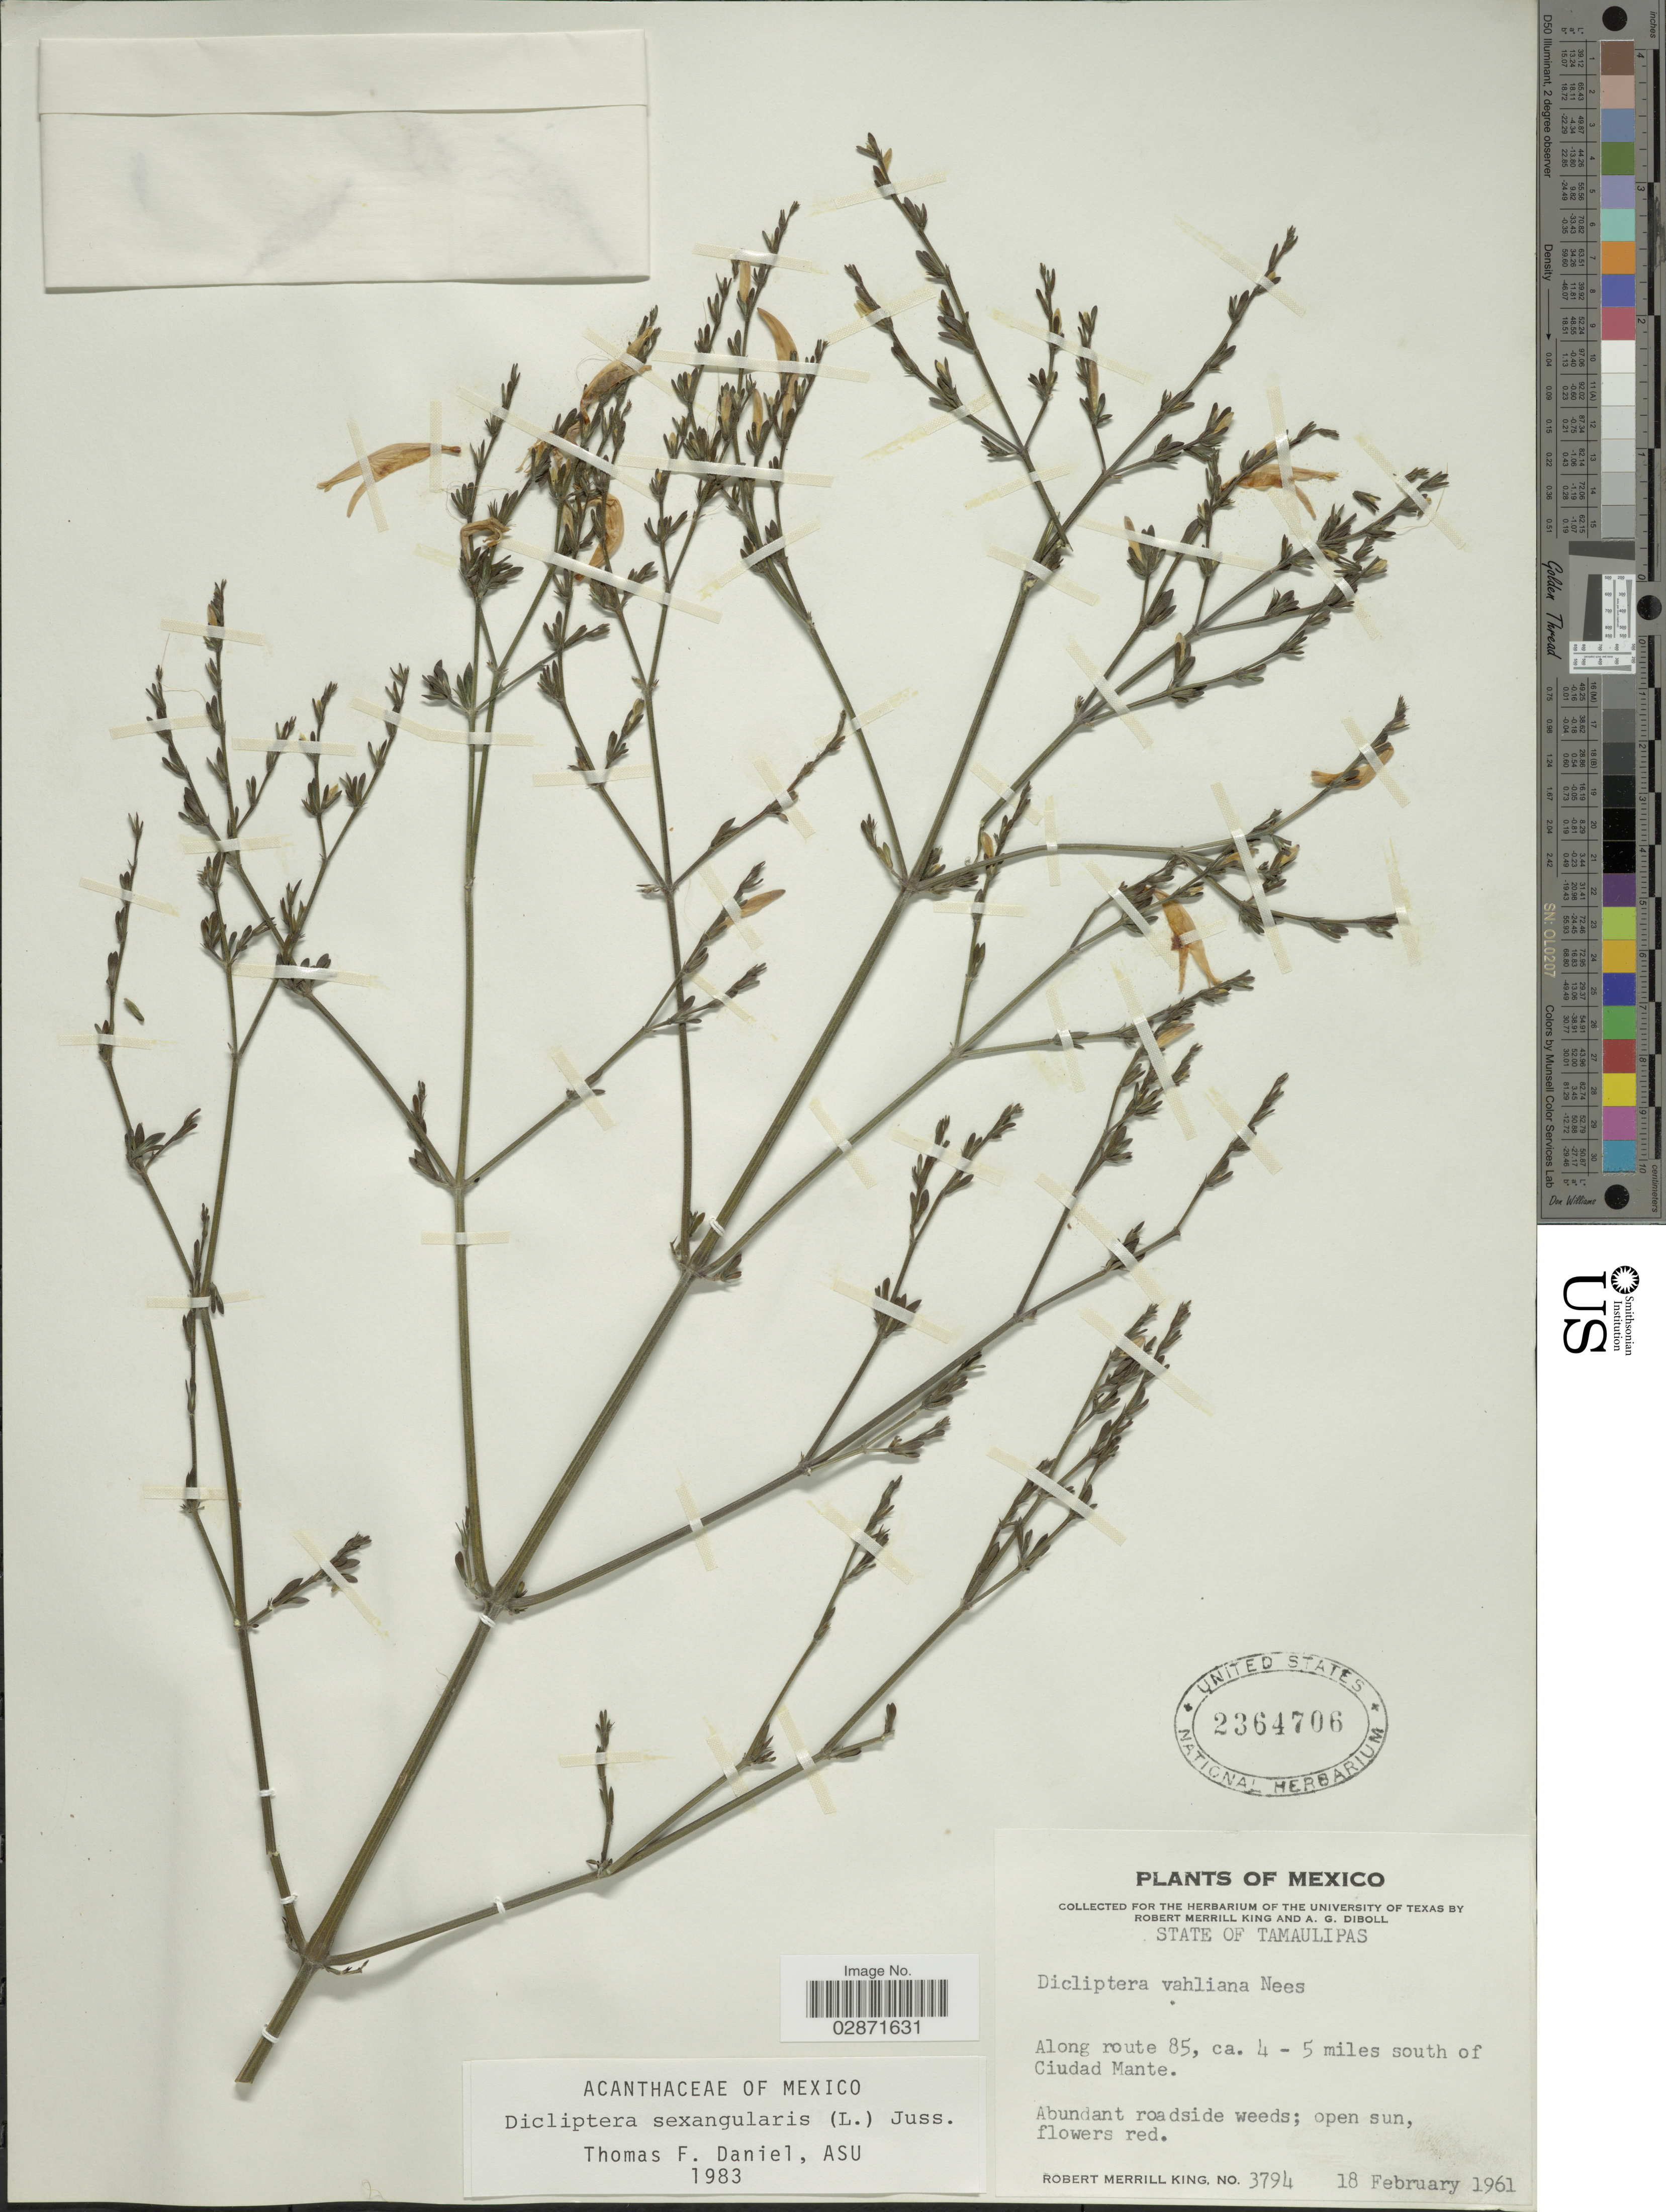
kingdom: Plantae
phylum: Tracheophyta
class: Magnoliopsida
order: Lamiales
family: Acanthaceae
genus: Dicliptera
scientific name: Dicliptera sexangularis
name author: (L.) Juss.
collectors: R. M. King & A. Diboll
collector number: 3794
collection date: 1961-02-18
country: Mexico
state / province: Tamaulipas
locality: Along route 85, ca. 4 - 5 miles south of Ciudad Mante.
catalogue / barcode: US 2364706